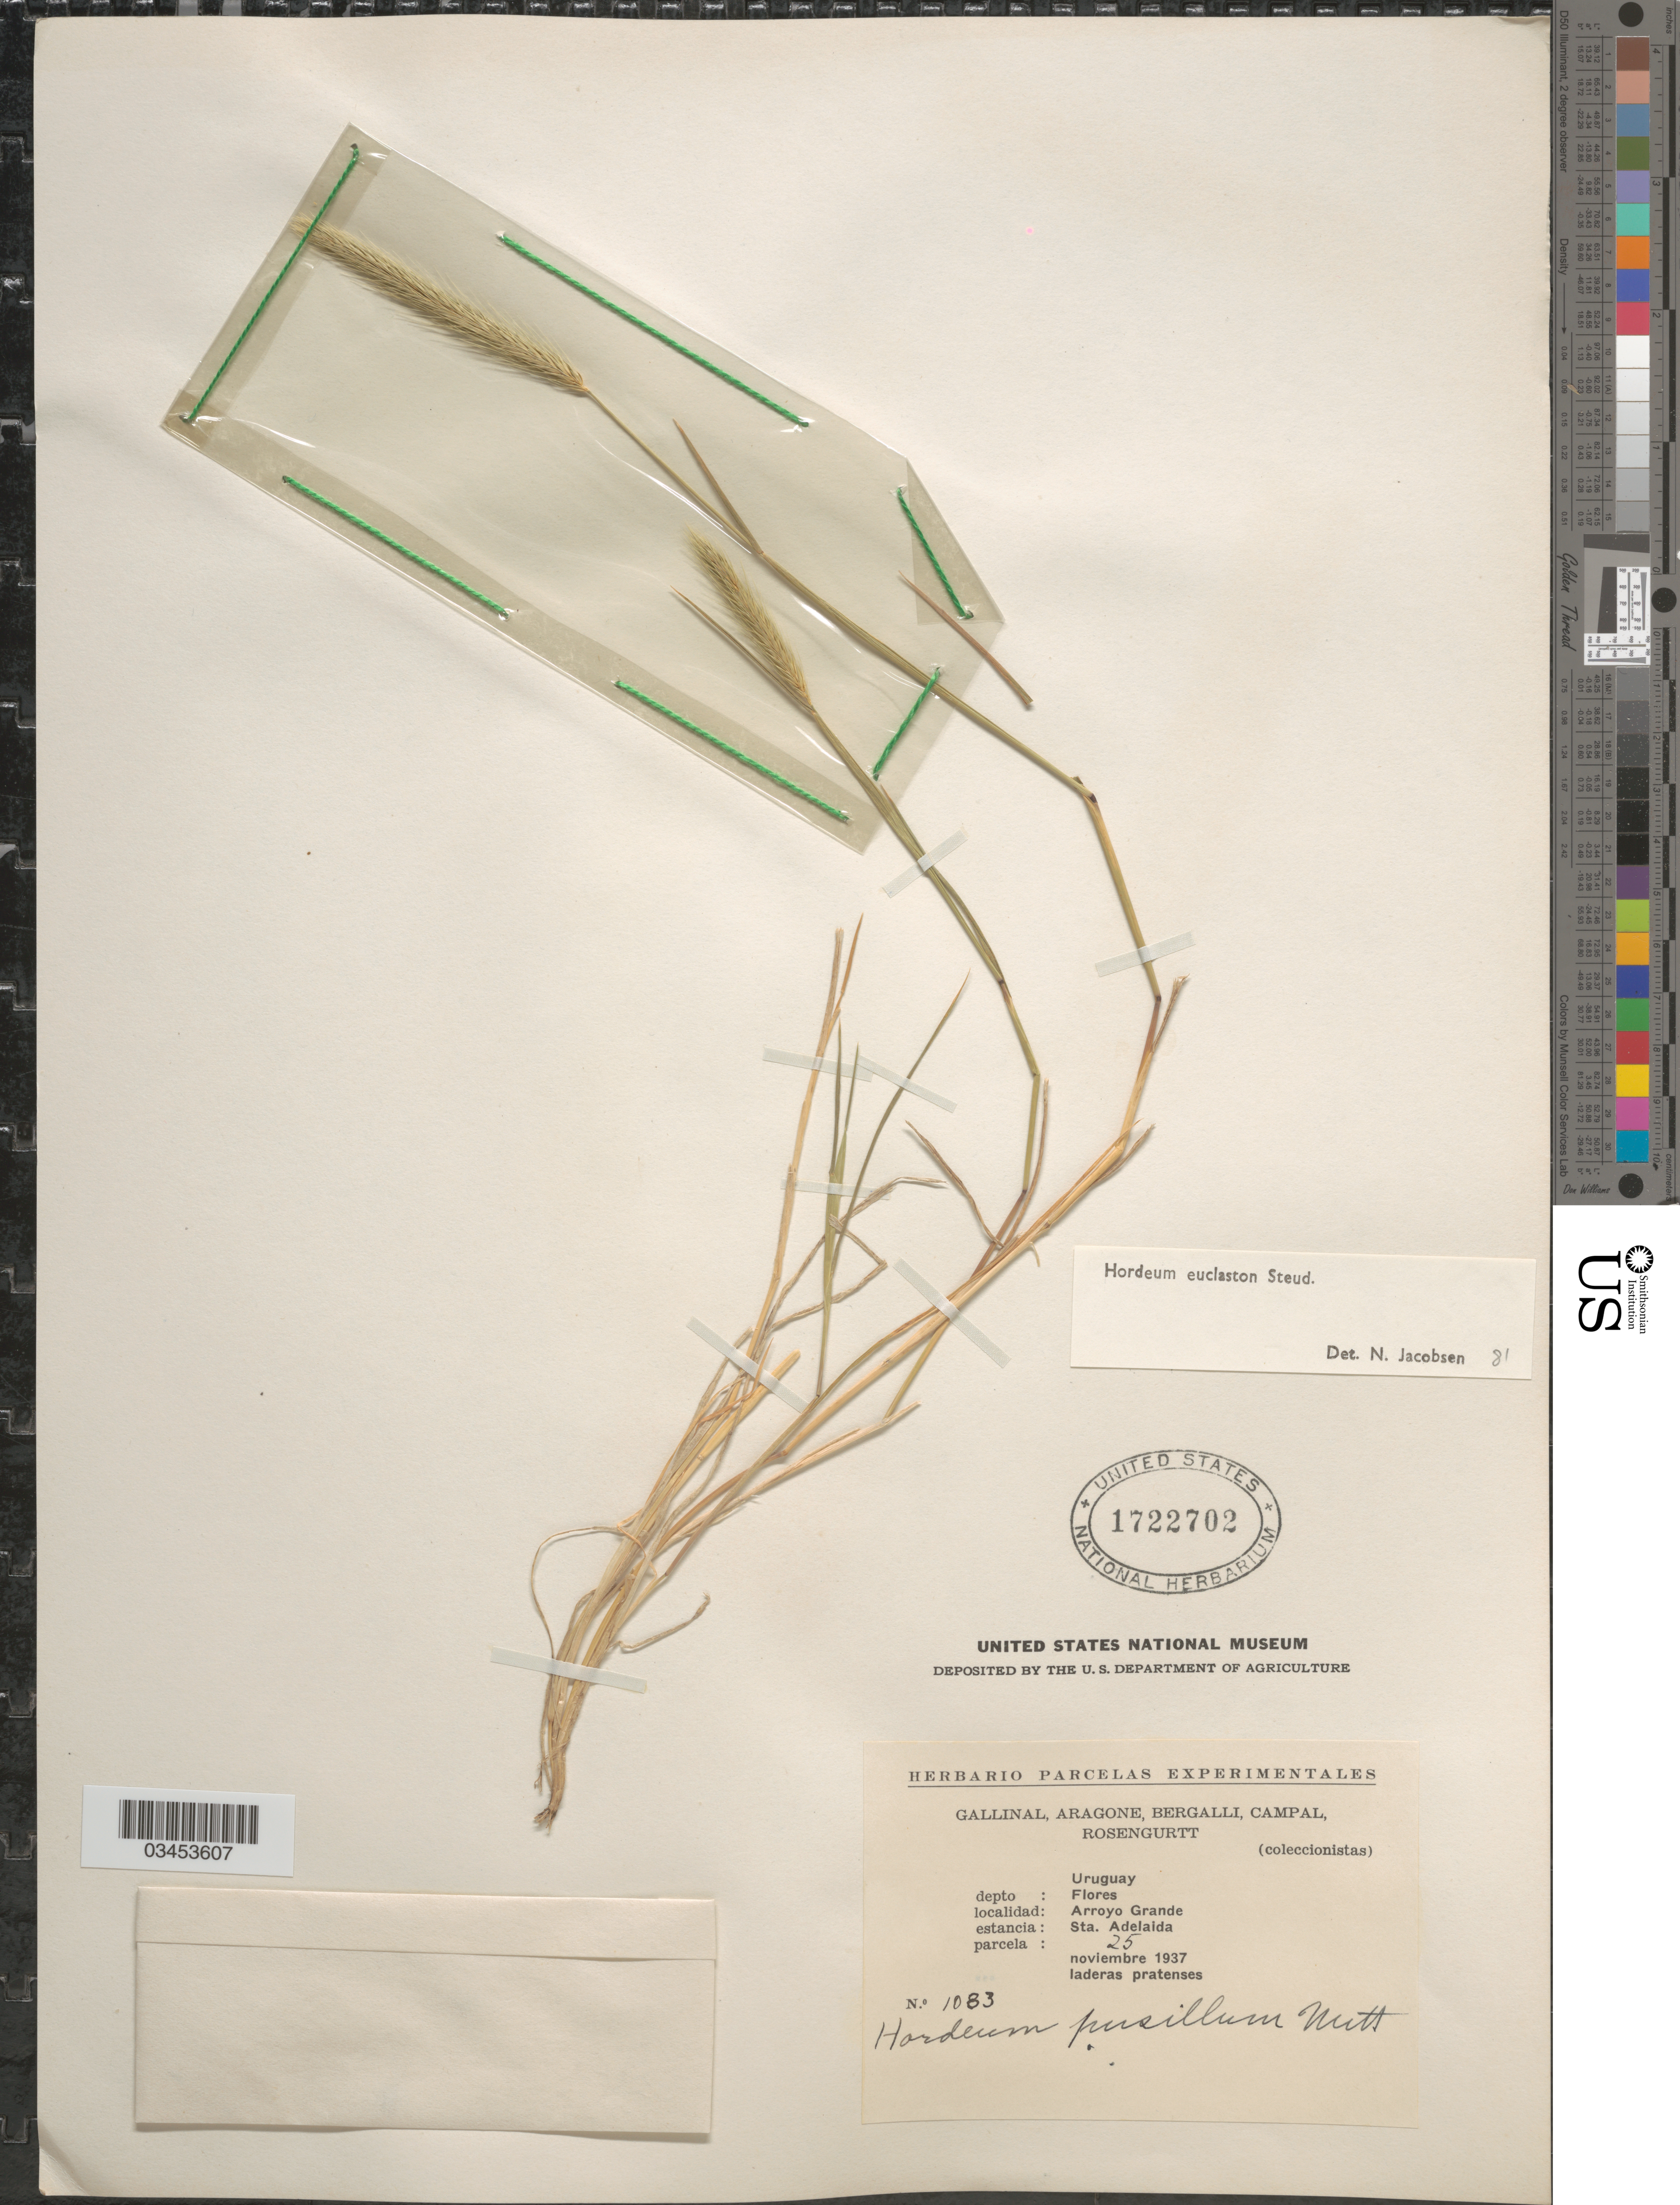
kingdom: Plantae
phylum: Tracheophyta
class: Liliopsida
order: Poales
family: Poaceae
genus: Hordeum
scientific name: Hordeum euclaston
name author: Steud.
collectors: -. Gallinal, -- Aragone, -- Bergalli, -- Campal & Rosengurtt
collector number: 1083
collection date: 1937-11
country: Uruguay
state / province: Flores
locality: Depto : Flores. Arroyo Grande. Estancia : Sta. Adelaida. Parcela: 25.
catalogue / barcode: US 1722702